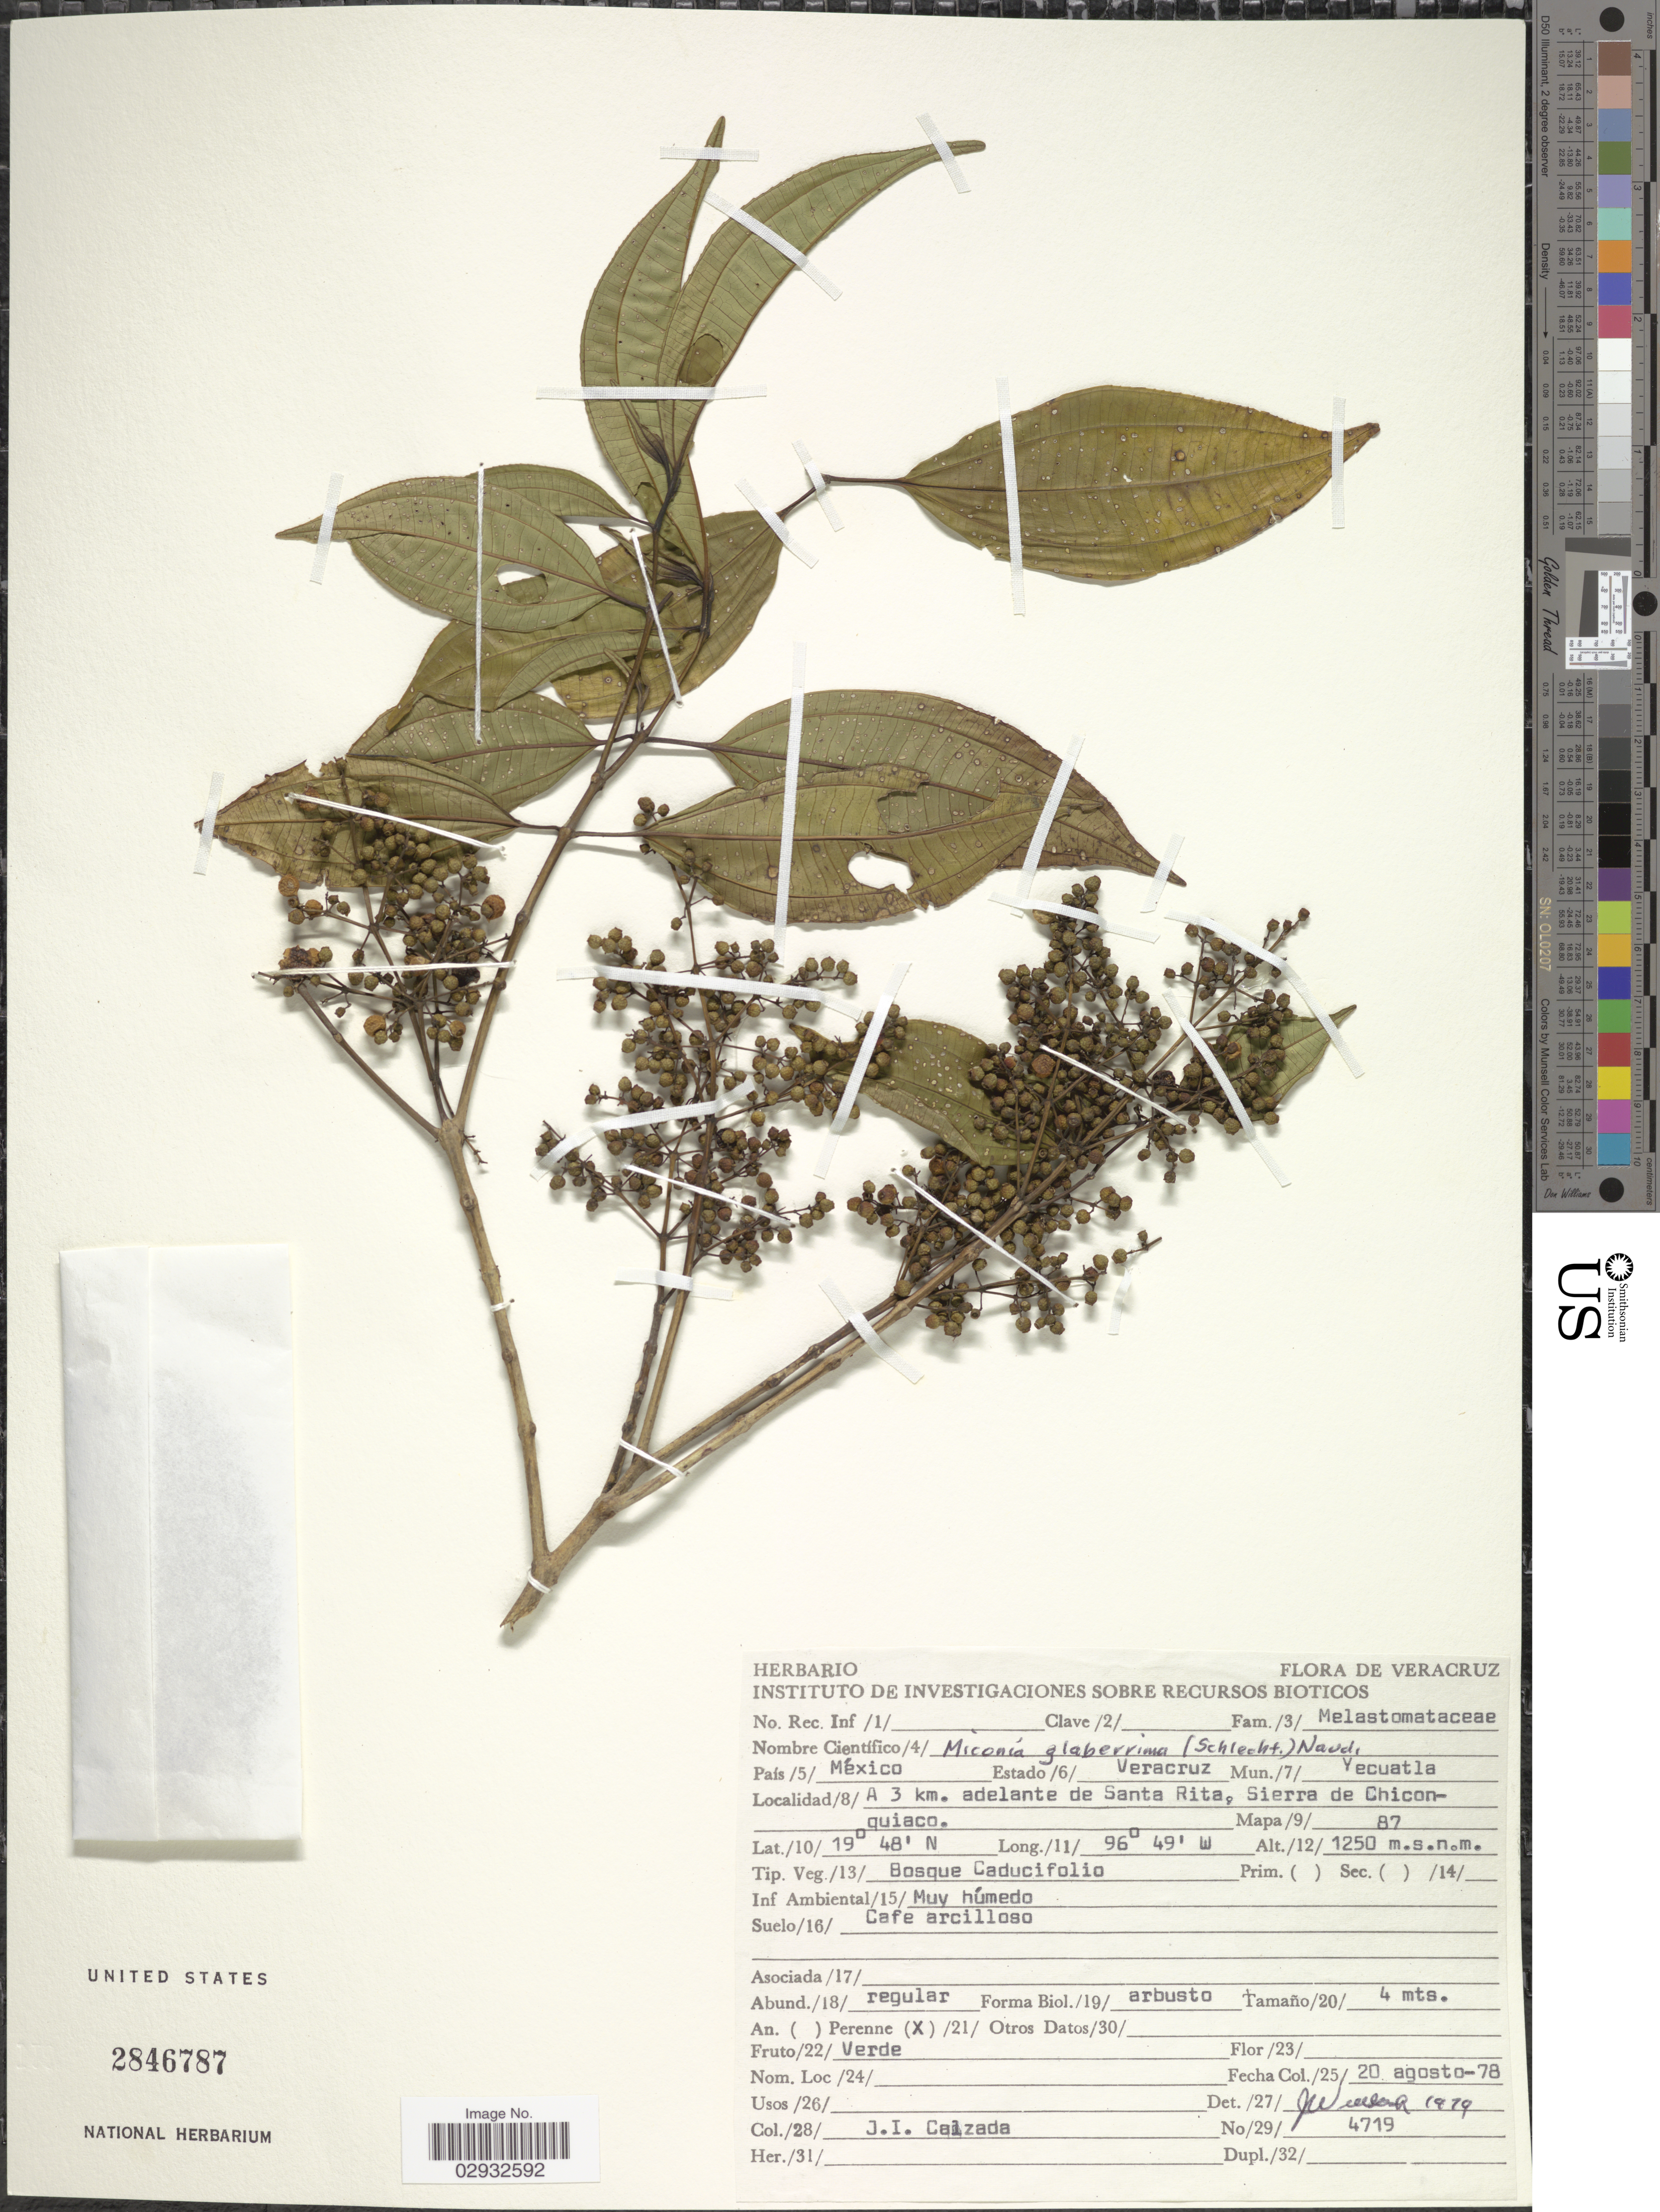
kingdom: Plantae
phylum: Tracheophyta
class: Magnoliopsida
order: Myrtales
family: Melastomataceae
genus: Miconia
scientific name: Miconia glaberrima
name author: (Schltdl.) Naudin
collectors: J. I. Calzada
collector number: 4719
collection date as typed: Transcribed d/m/y: 20/8/78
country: Mexico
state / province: Veracruz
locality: Estado Veracruz. Mun. Yecuatla. A 3 km. adelante de Santa Rita, Sierra de Chiconquiaco. Mapa 87.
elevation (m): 1250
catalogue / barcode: US 2846787